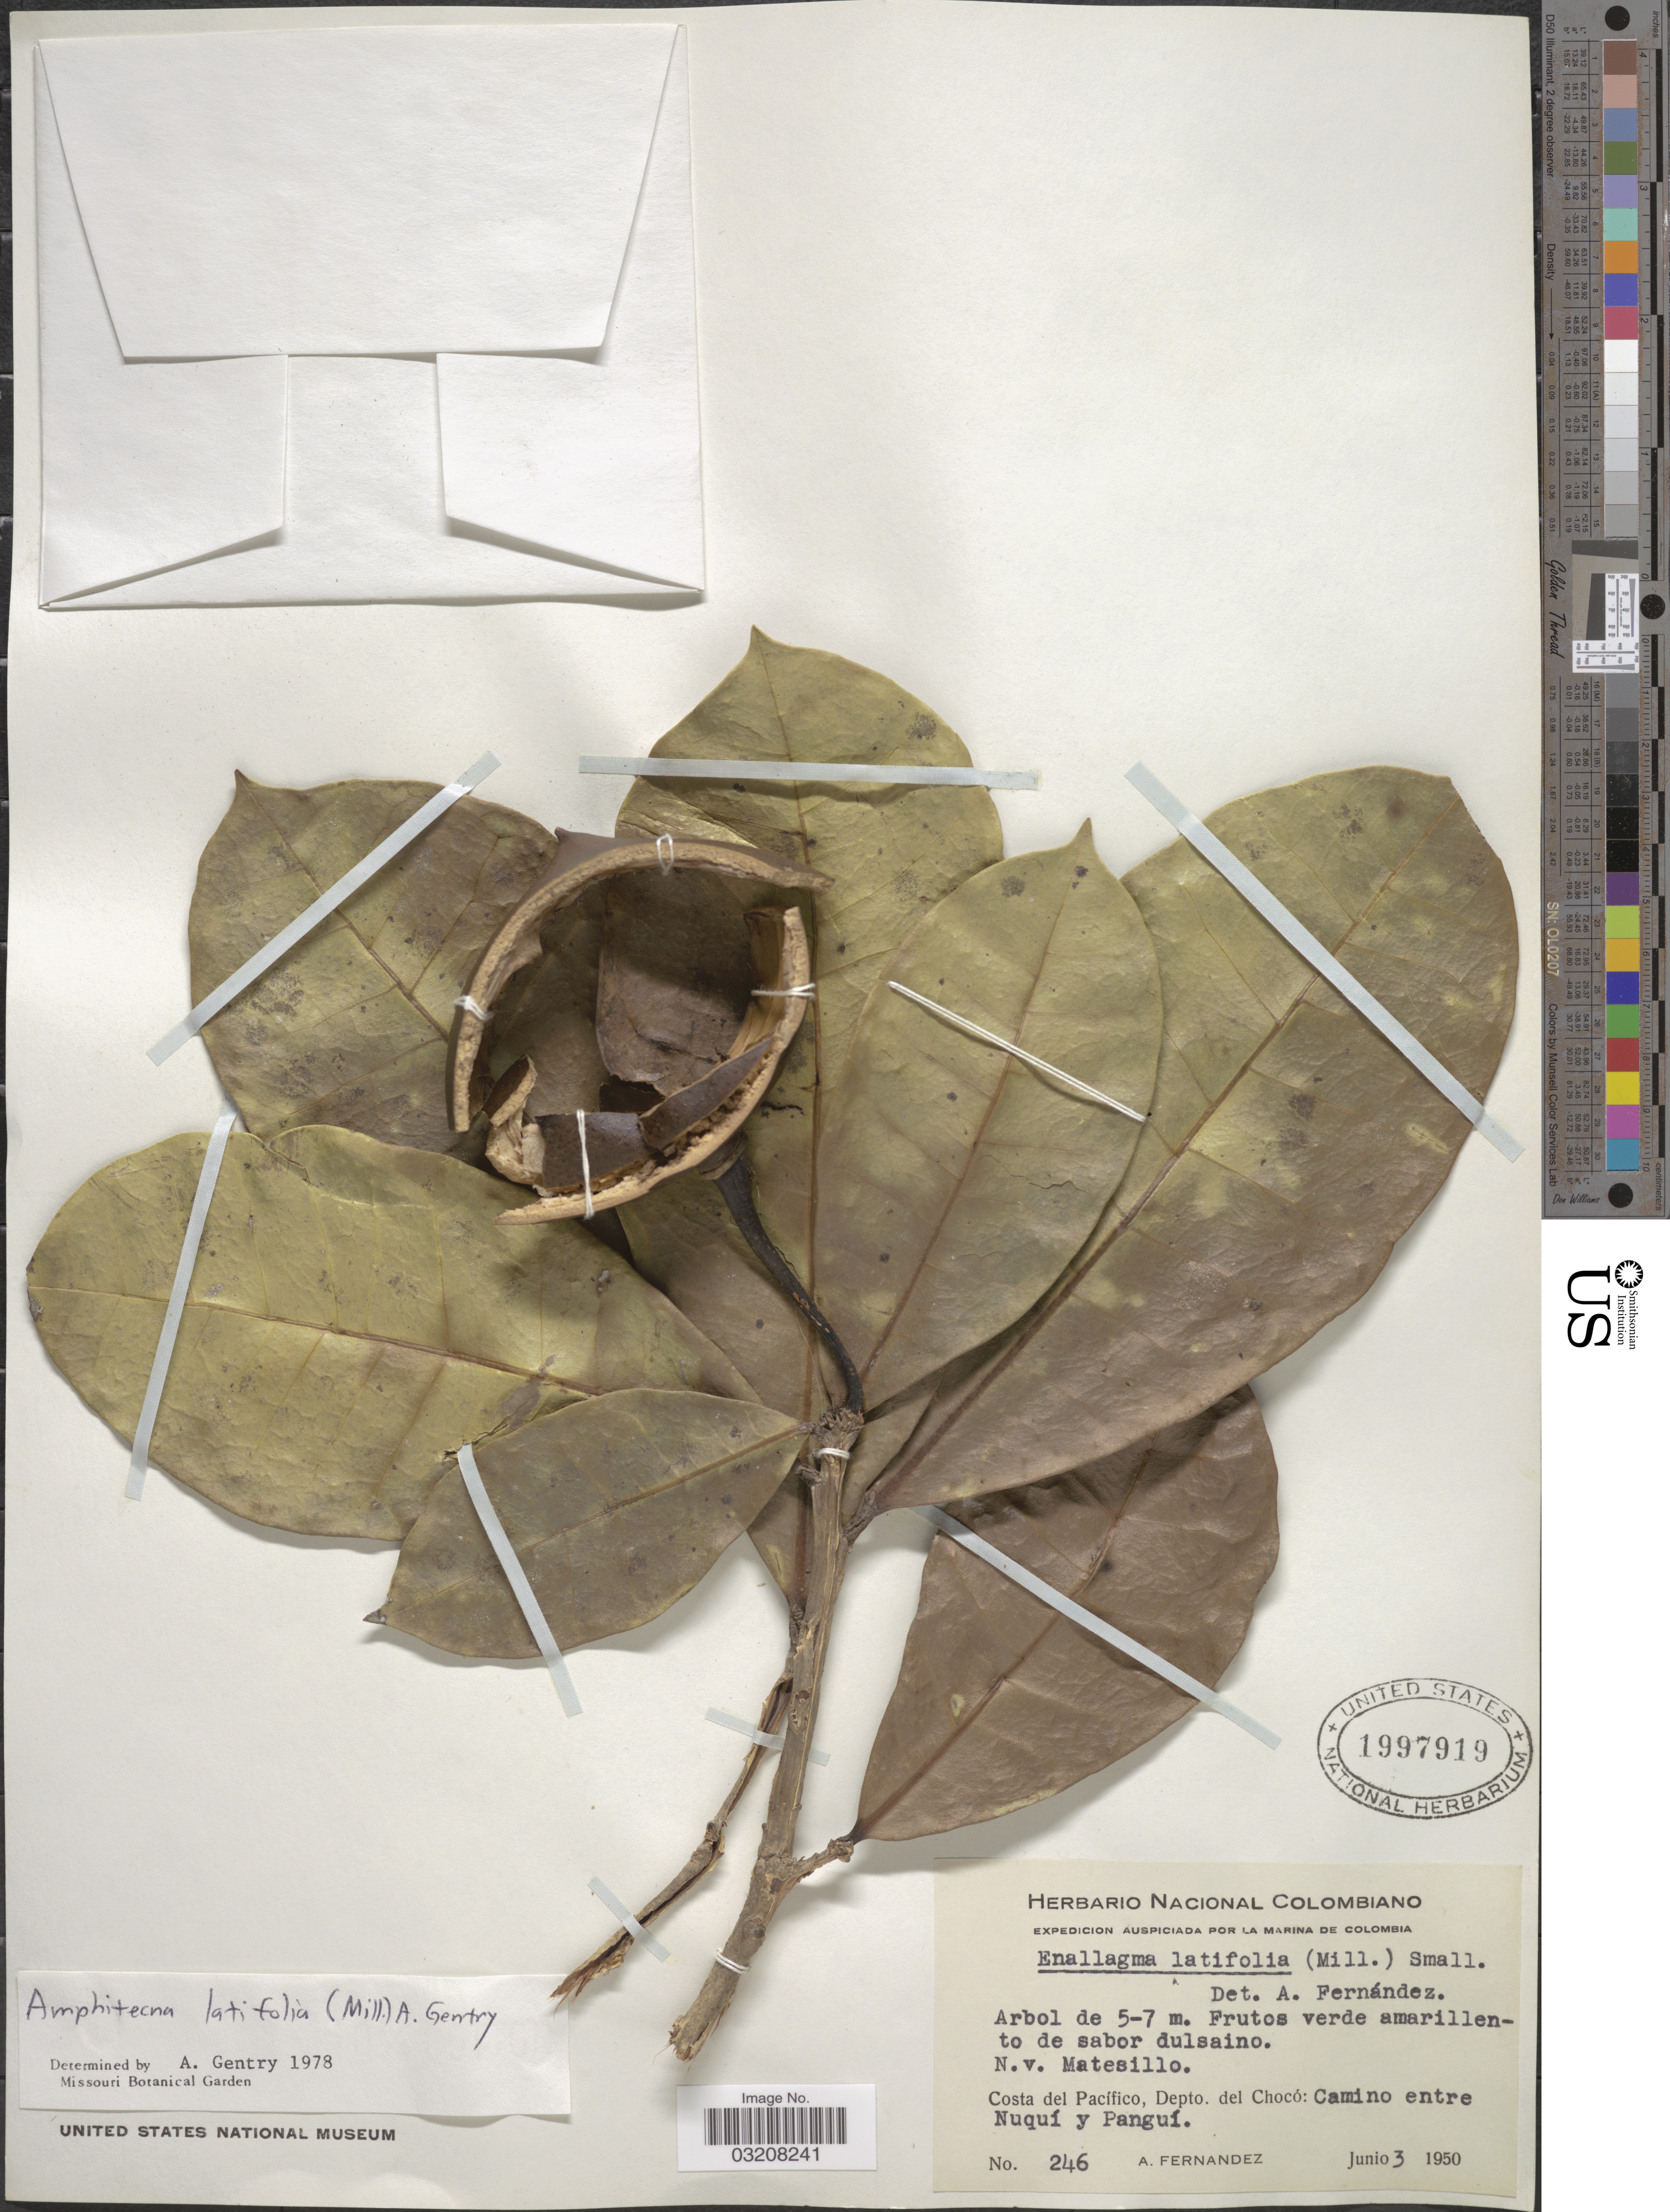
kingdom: Plantae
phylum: Tracheophyta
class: Magnoliopsida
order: Lamiales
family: Bignoniaceae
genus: Amphitecna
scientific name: Amphitecna latifolia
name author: (Mill.) A.H. Gentry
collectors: A. Fernandez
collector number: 246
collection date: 1950-06-03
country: Colombia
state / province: Chocó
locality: Costa del Pacífico, Depto. del Chocó: Camino entre Nuquí y Panguí.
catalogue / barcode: US 1997919